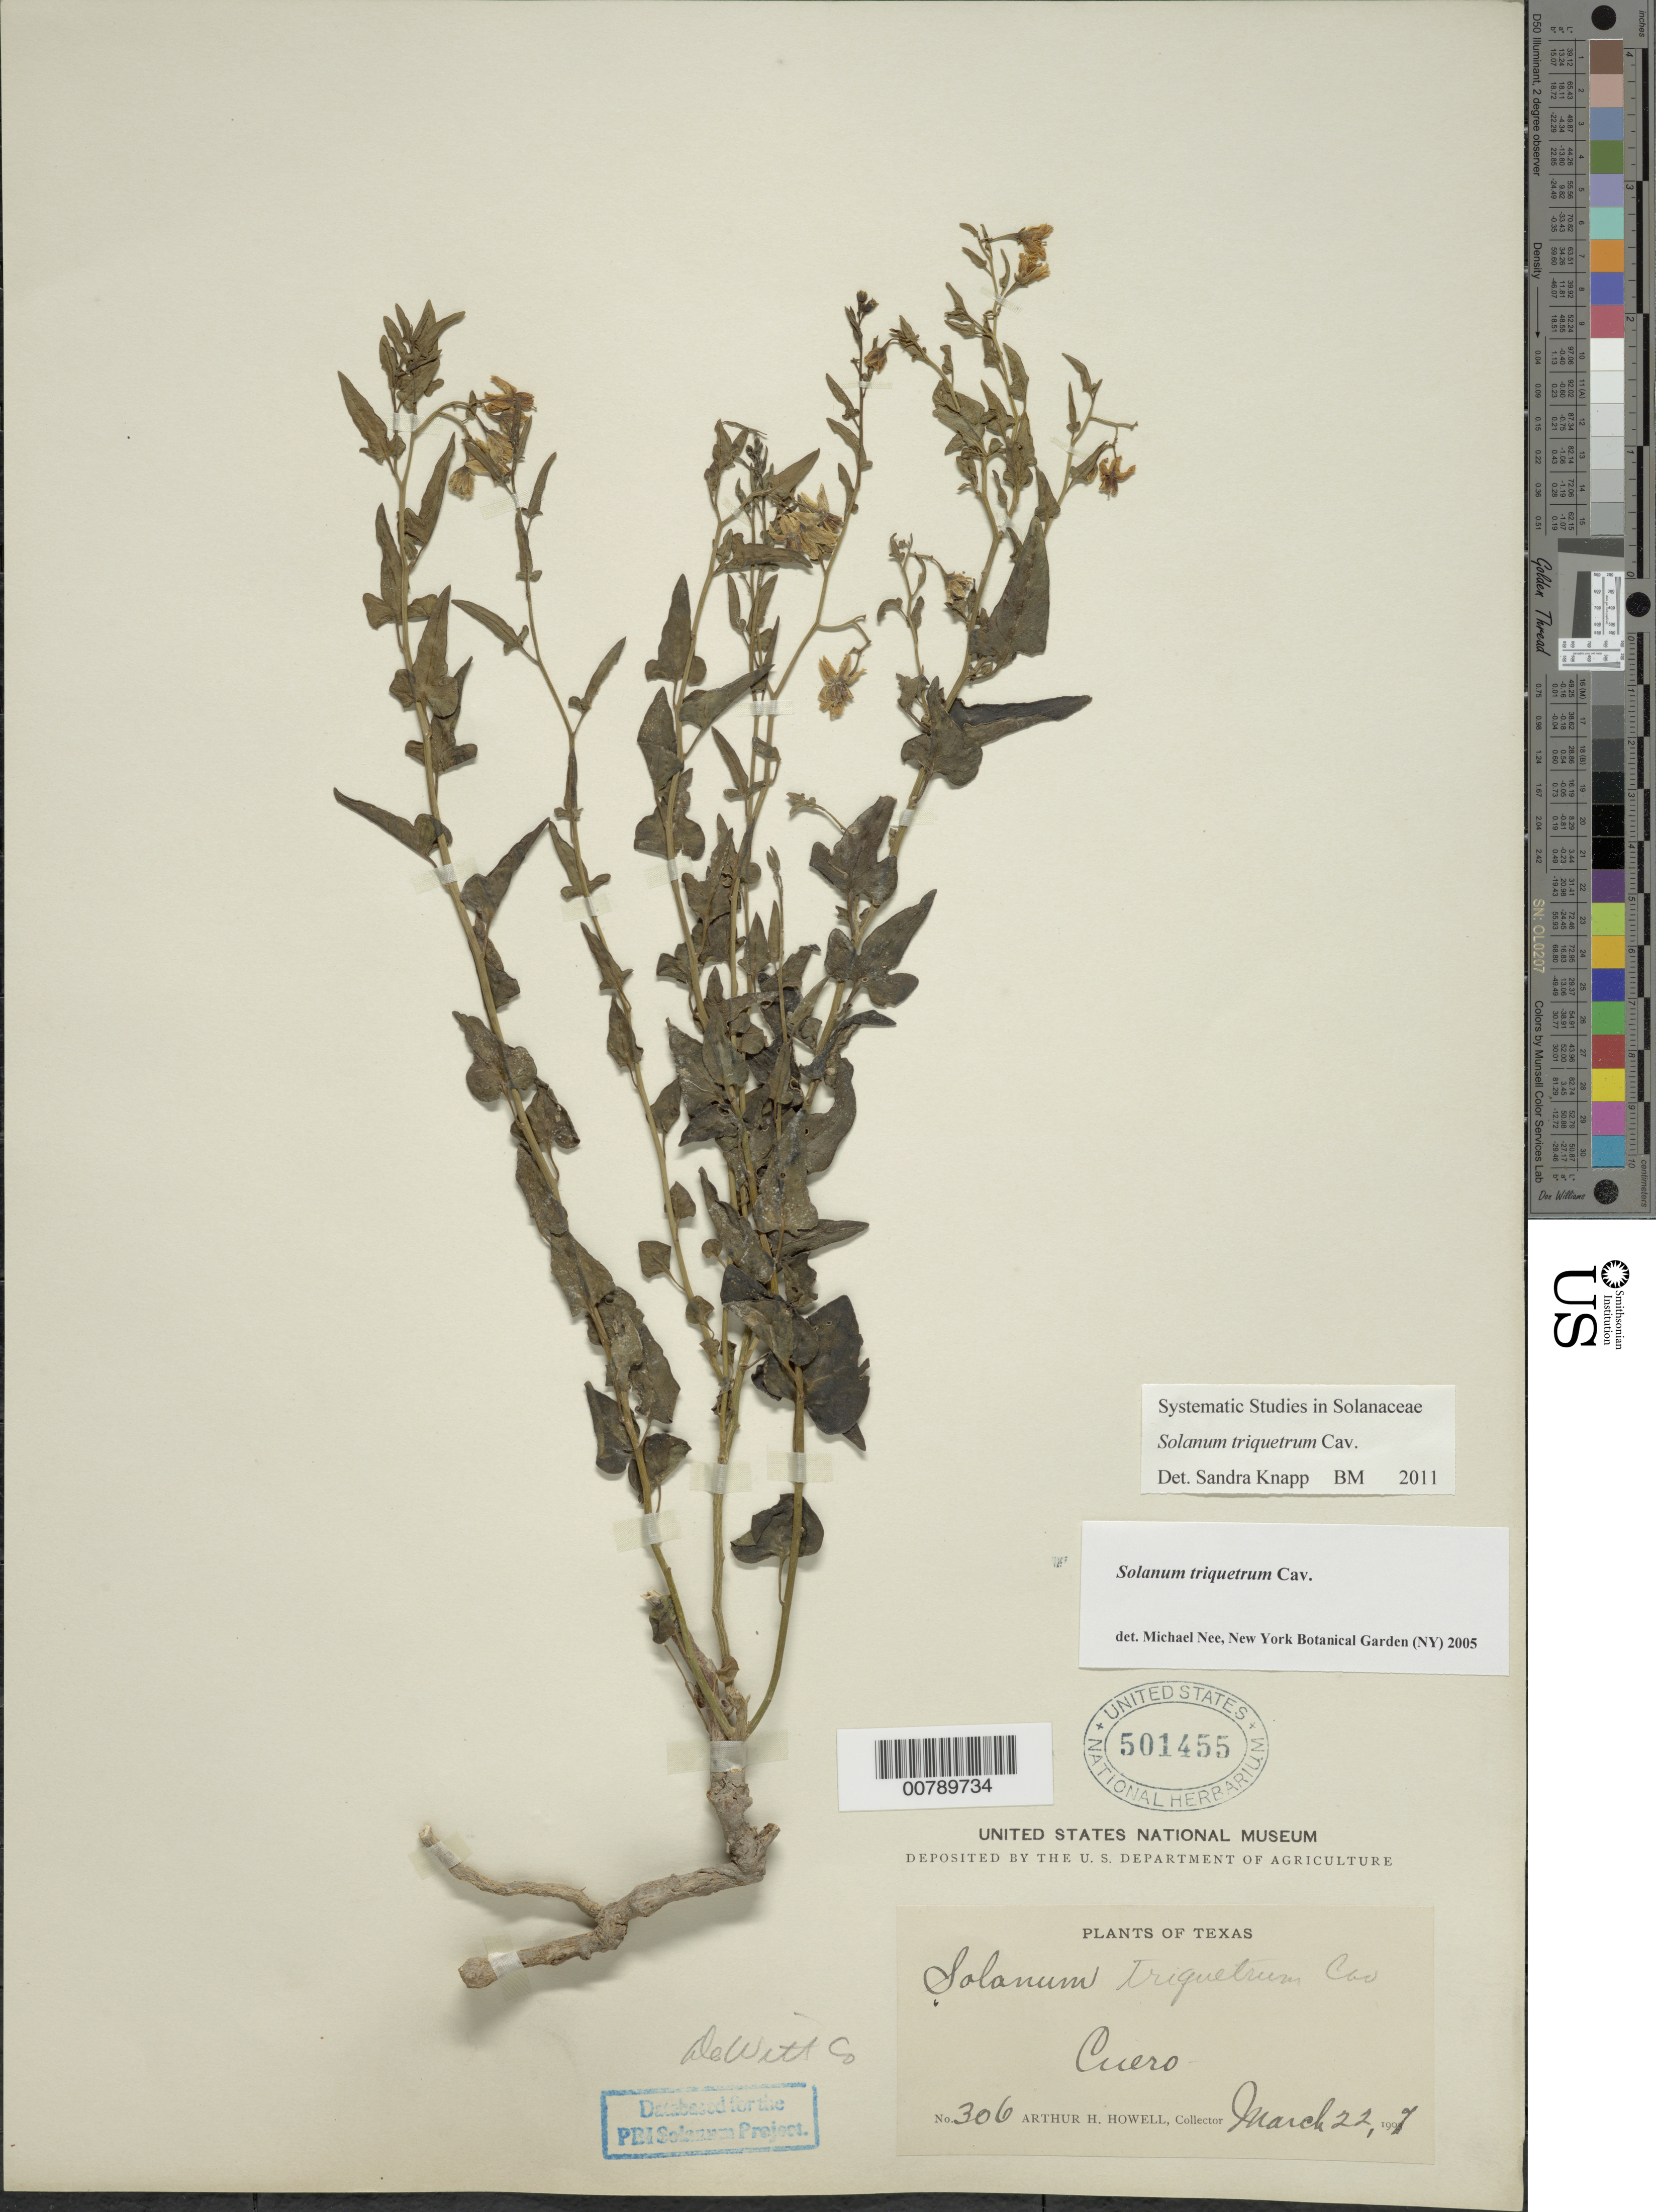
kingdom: Plantae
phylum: Tracheophyta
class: Magnoliopsida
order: Solanales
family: Solanaceae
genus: Solanum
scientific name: Solanum triquetrum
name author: Cav.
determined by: Knapp, S. D.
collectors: A. H. Howell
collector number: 306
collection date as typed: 22 Mar 1907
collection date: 1907-03-22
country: United States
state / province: Texas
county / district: De Witt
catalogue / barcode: US 501455